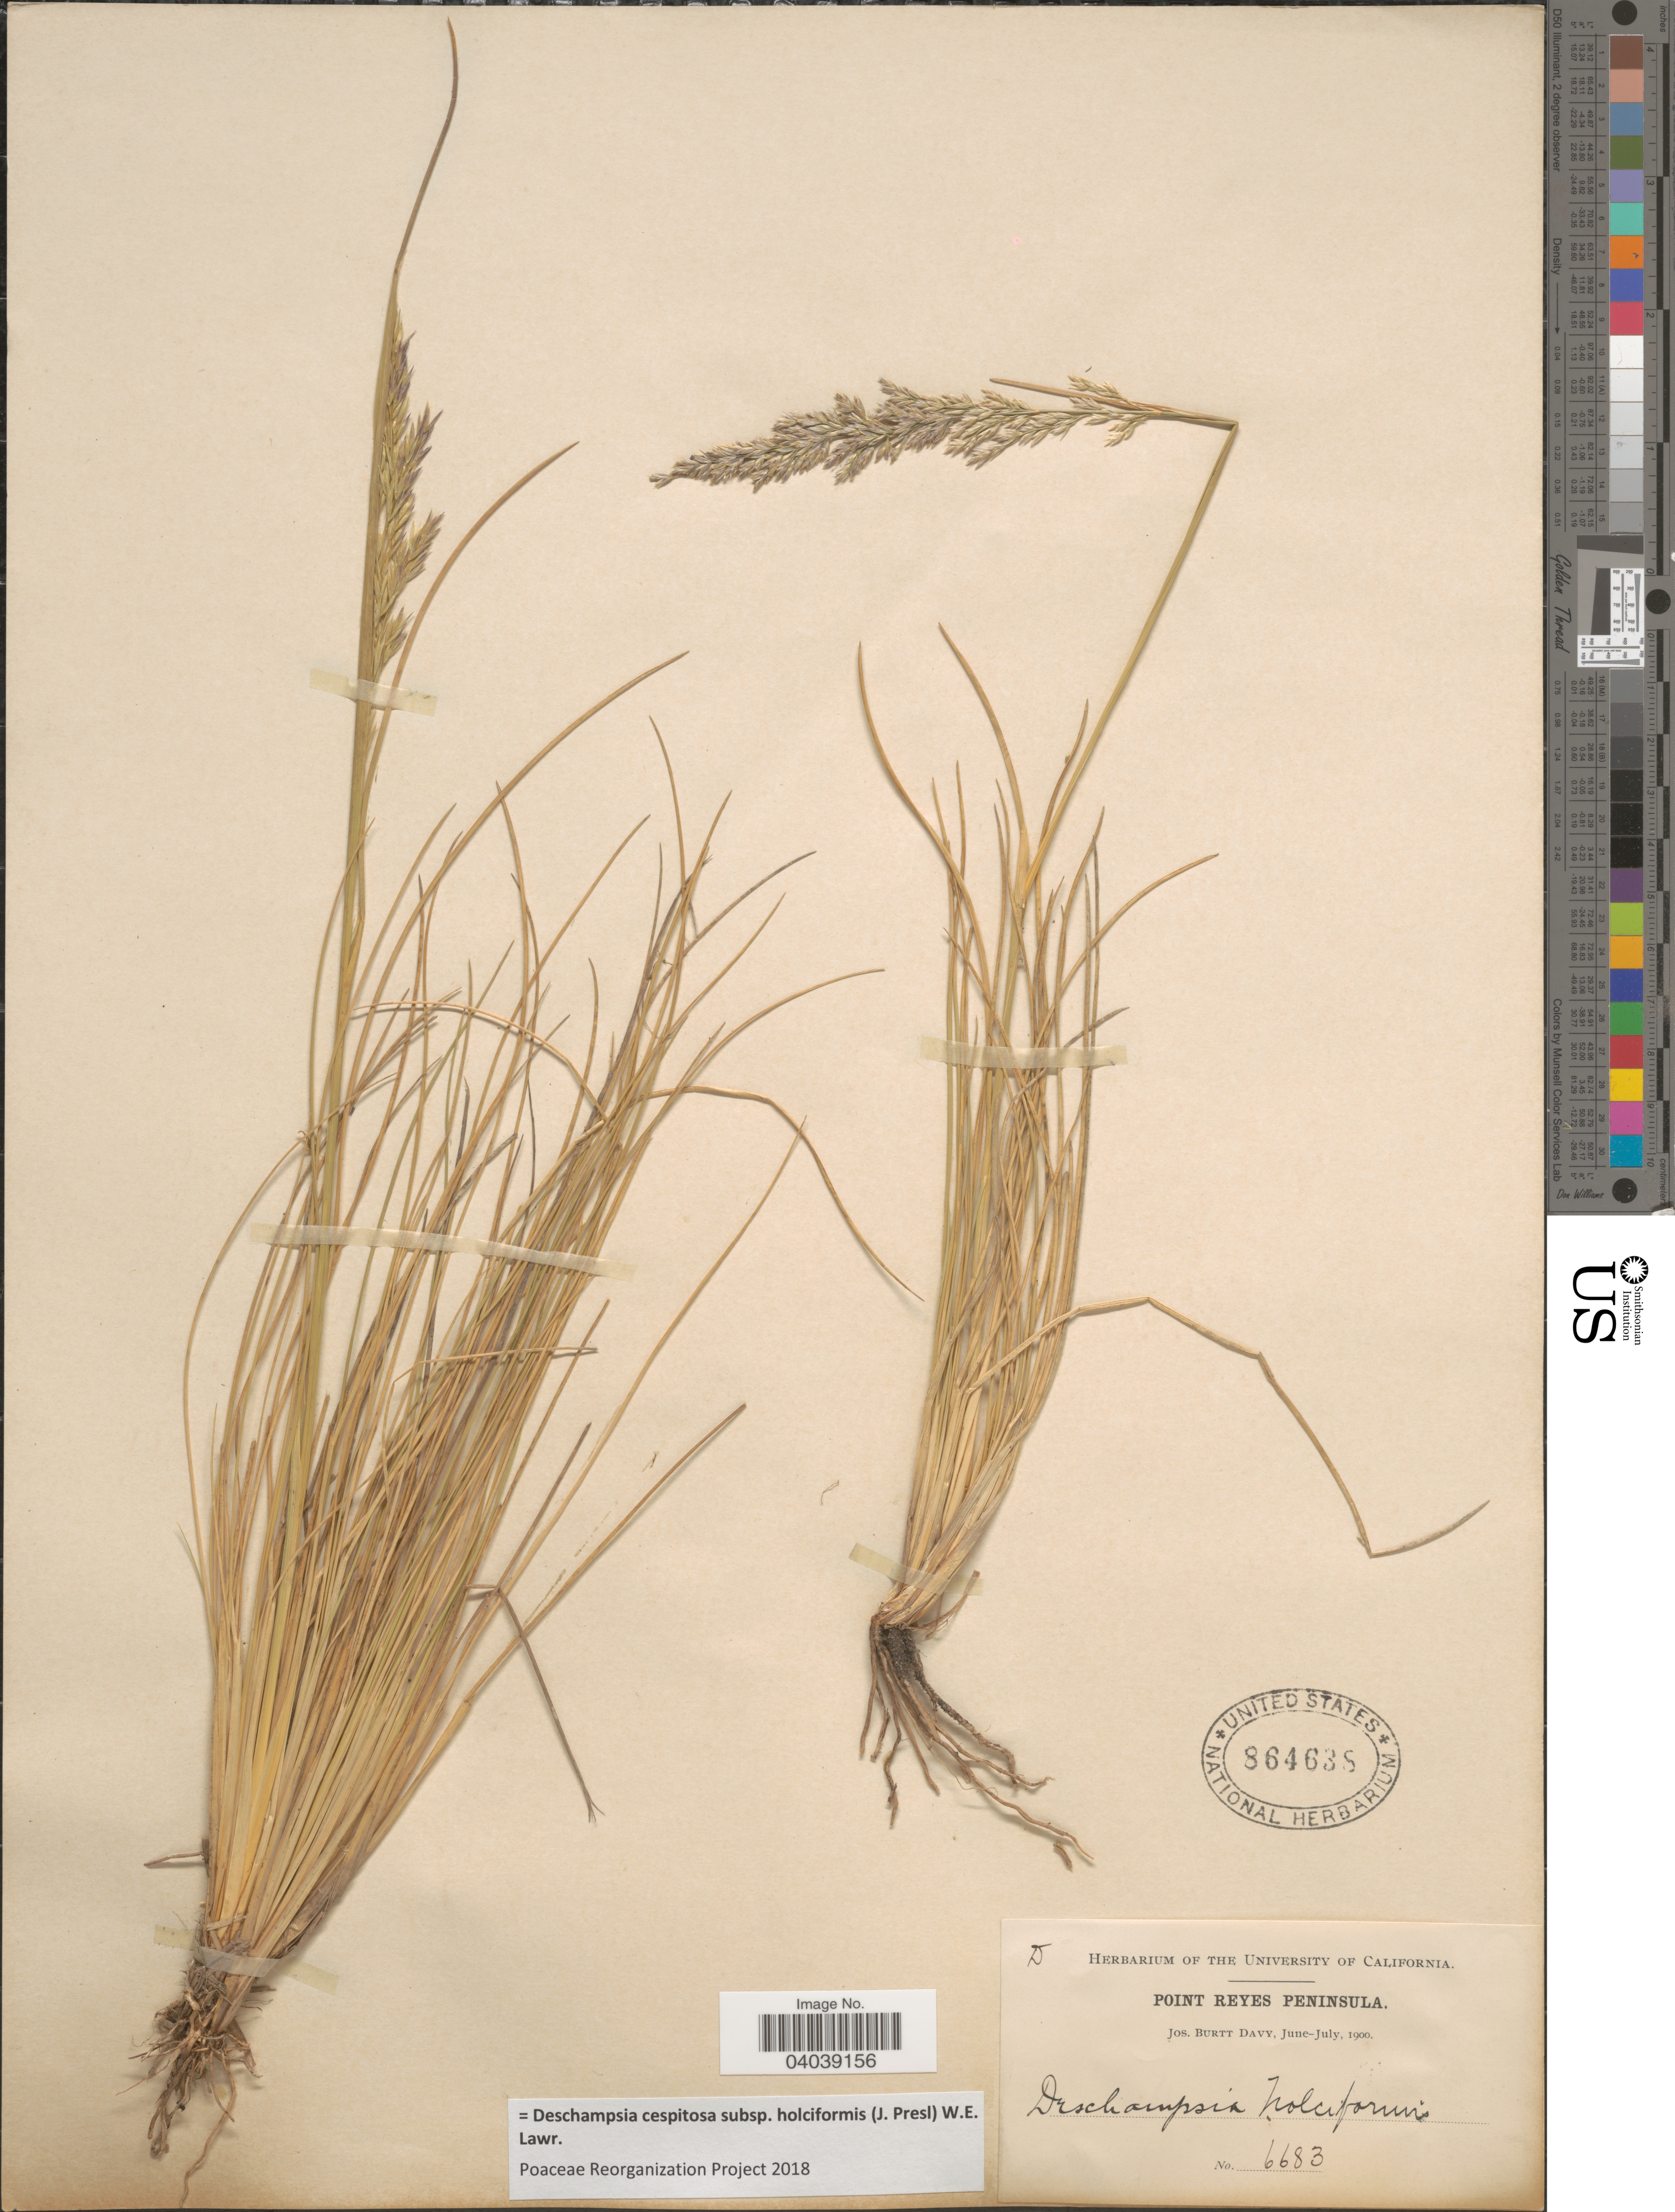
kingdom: Plantae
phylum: Tracheophyta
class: Liliopsida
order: Poales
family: Poaceae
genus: Deschampsia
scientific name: Deschampsia cespitosa subsp. holciformis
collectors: J. Burtt Davy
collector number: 6683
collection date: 1900-06/1900-07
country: United States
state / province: California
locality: Point Reyes Peninsula.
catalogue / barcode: US 864638